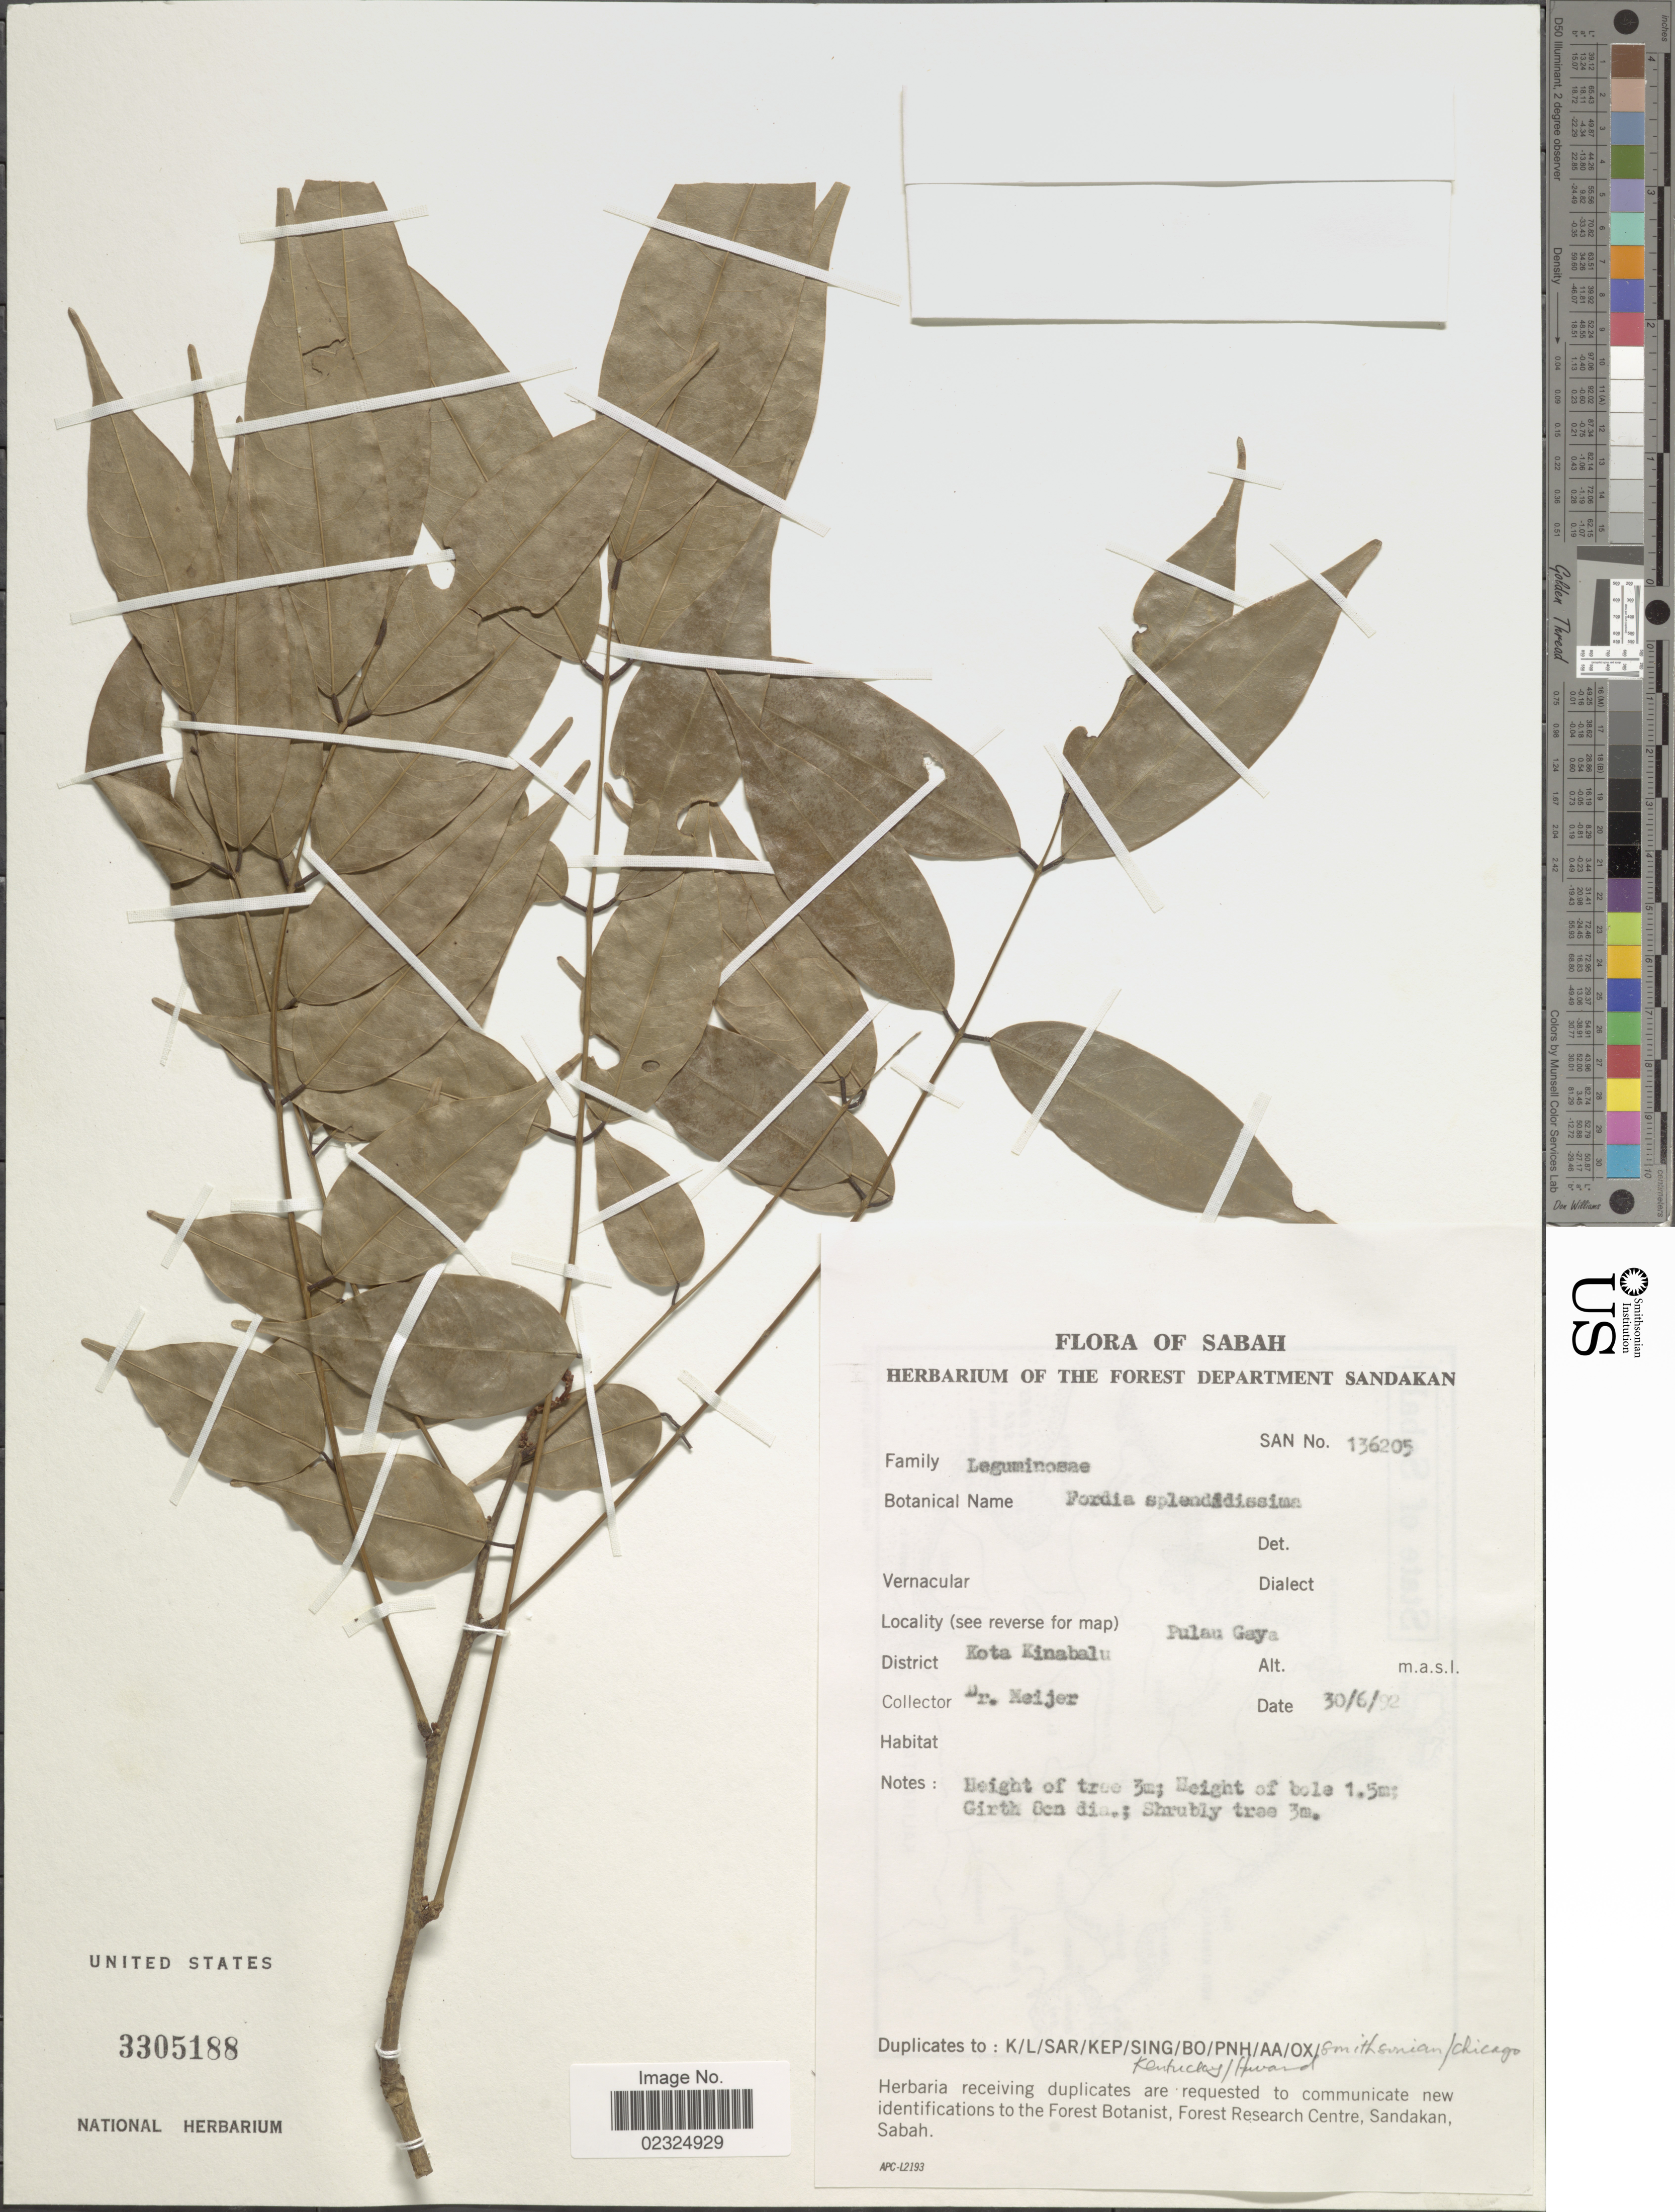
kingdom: Plantae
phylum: Tracheophyta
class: Magnoliopsida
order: Fabales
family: Fabaceae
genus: Fordia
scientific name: Fordia splendidissima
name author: (Blume ex Miq.) Buysen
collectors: -- Meijer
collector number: SAN 136205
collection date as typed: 30/6/92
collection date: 1992-06-30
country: Malaysia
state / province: Sabah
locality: District Kota Kinabalu, Pulau Gaya.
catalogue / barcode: US 3305188